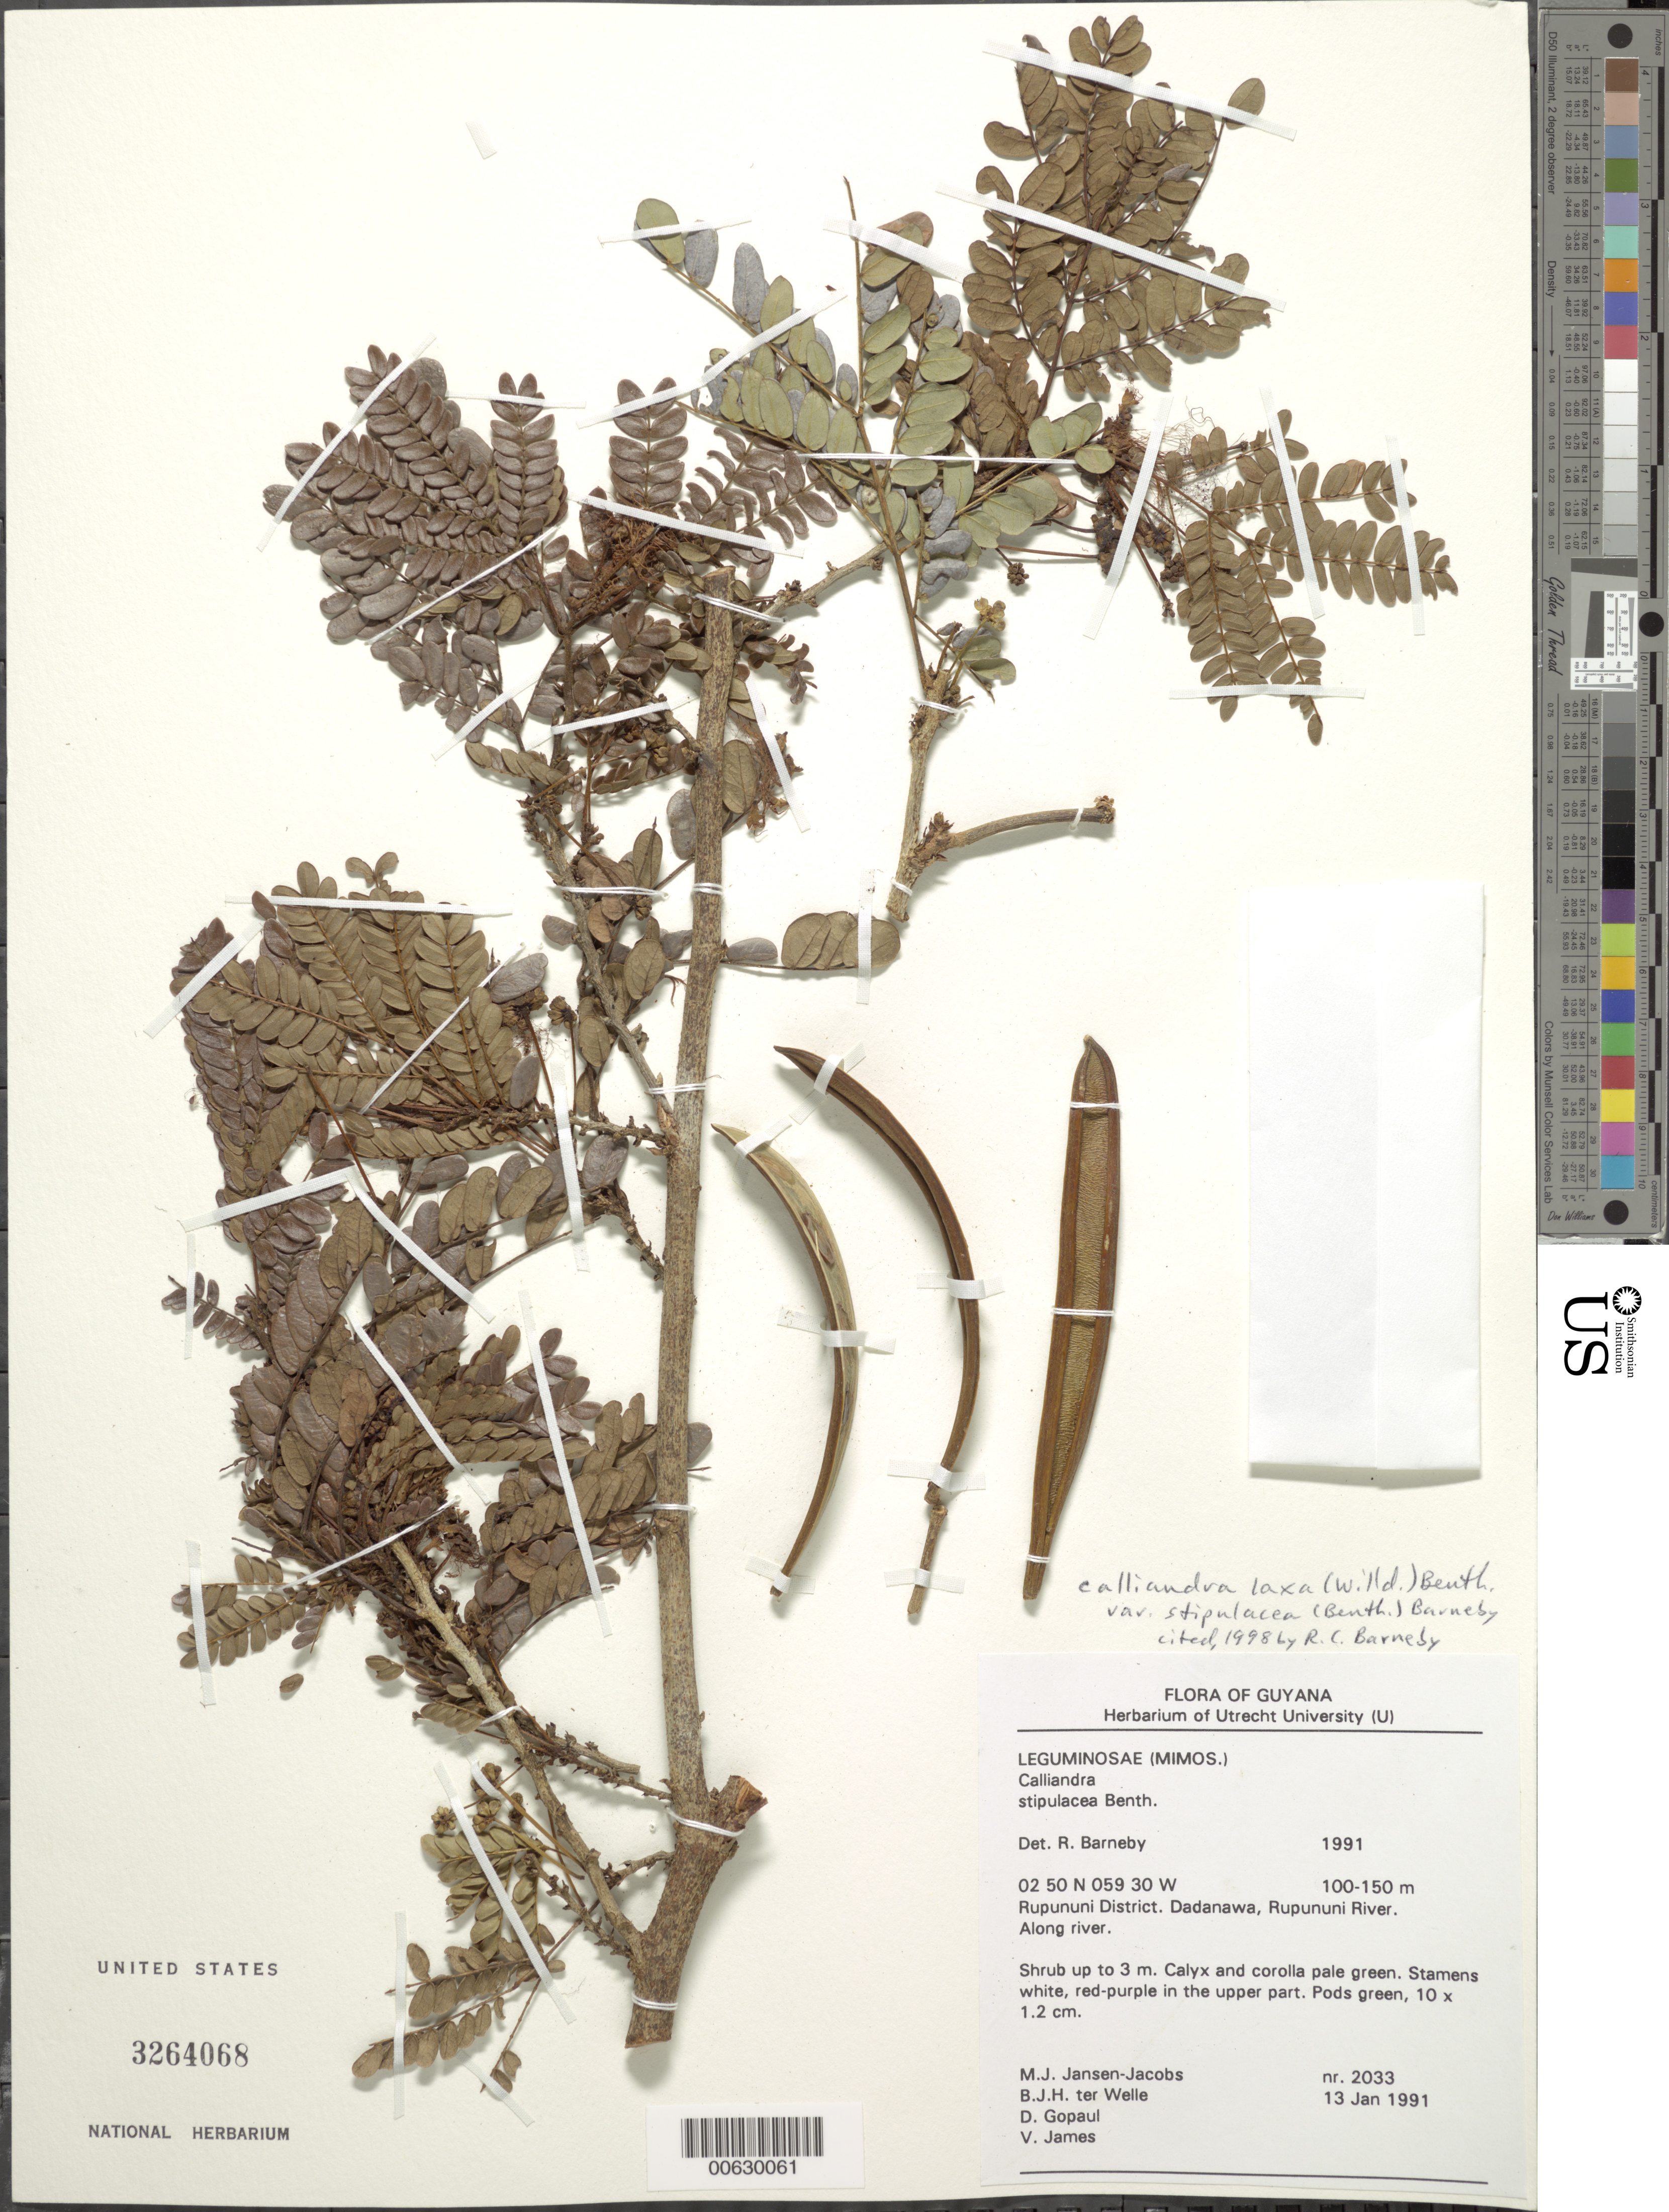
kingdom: Plantae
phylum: Tracheophyta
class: Magnoliopsida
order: Fabales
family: Fabaceae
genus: Calliandra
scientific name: Calliandra laxa var. stipulacea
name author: (Benth.) Barneby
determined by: Barneby, Rupert C., (NY)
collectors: M. J. Jansen-Jacobs, B. Welle, D. Gopaul & V. James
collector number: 2033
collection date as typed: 13-Jan-91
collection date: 1991-01-13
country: Guyana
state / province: U. Takutu-U. Essequibo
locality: Dadanawa, Rupununi River, Rupununi District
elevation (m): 100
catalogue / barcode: US 3264068